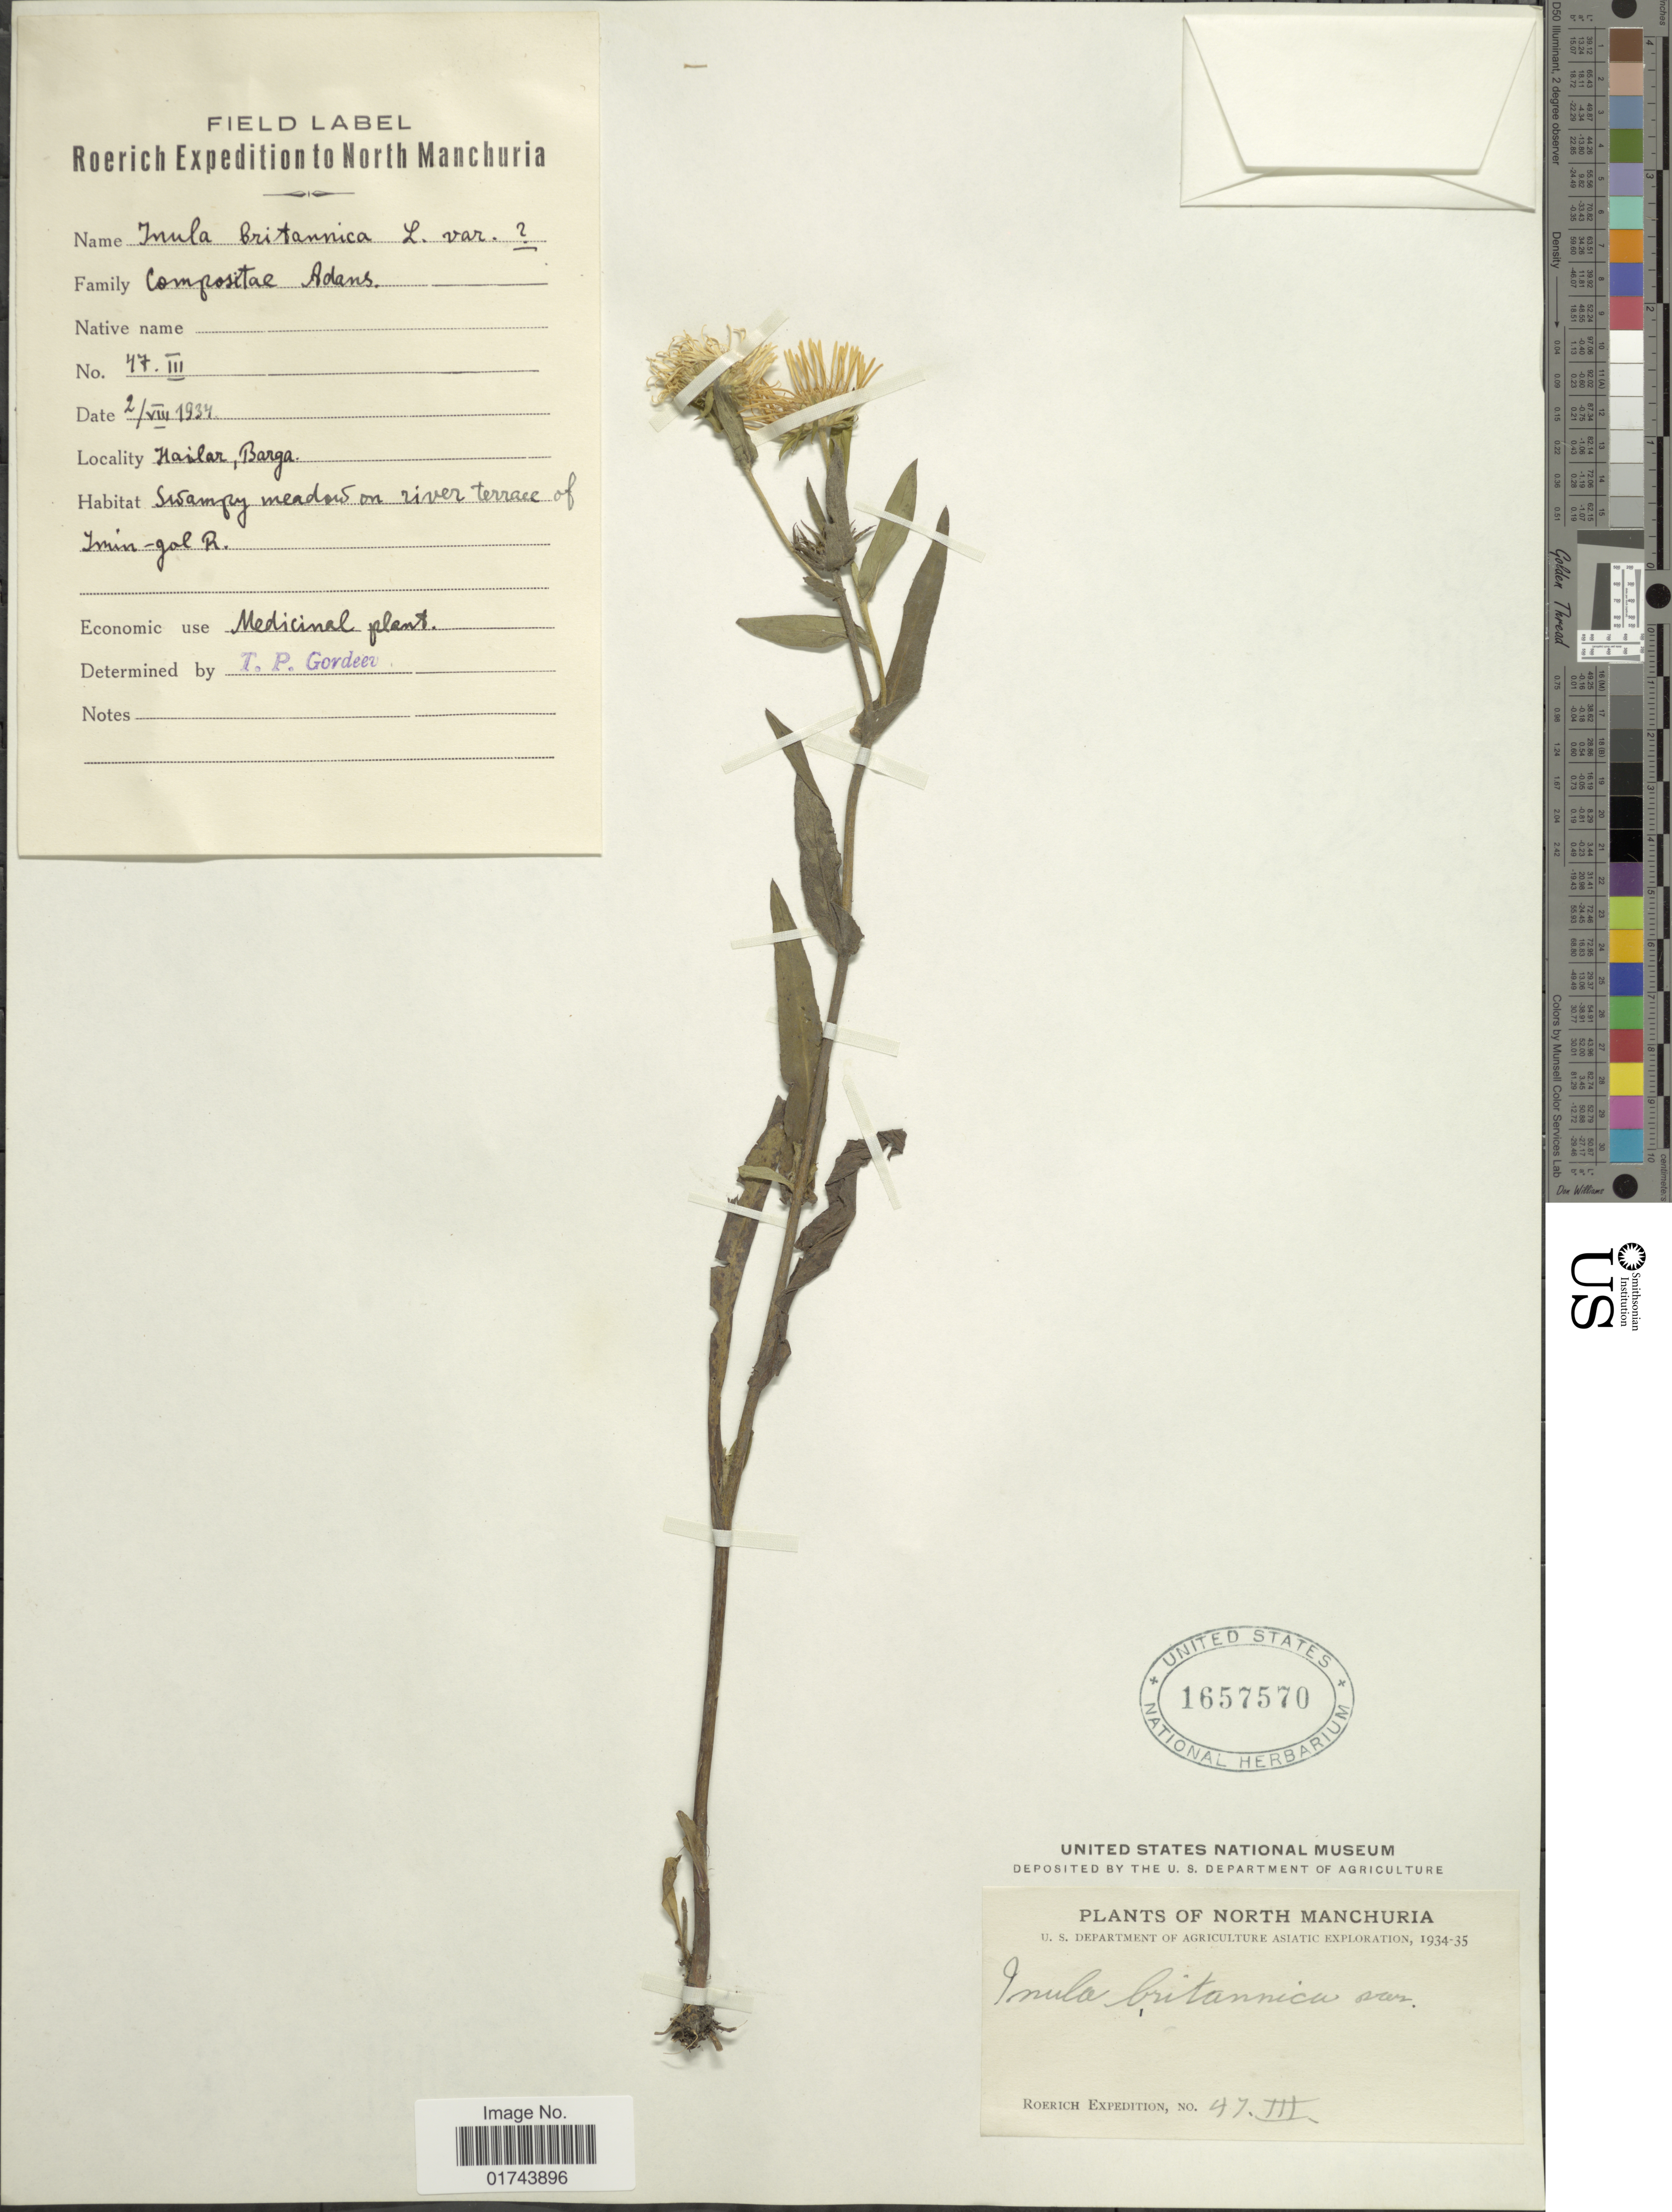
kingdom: Plantae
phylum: Tracheophyta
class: Magnoliopsida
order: Asterales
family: Asteraceae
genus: Inula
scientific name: Inula britannica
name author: L.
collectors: Roerich Expedition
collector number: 47III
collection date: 1934-08-02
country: China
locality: Hailar, Barga, North Manchuria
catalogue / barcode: US 1657570